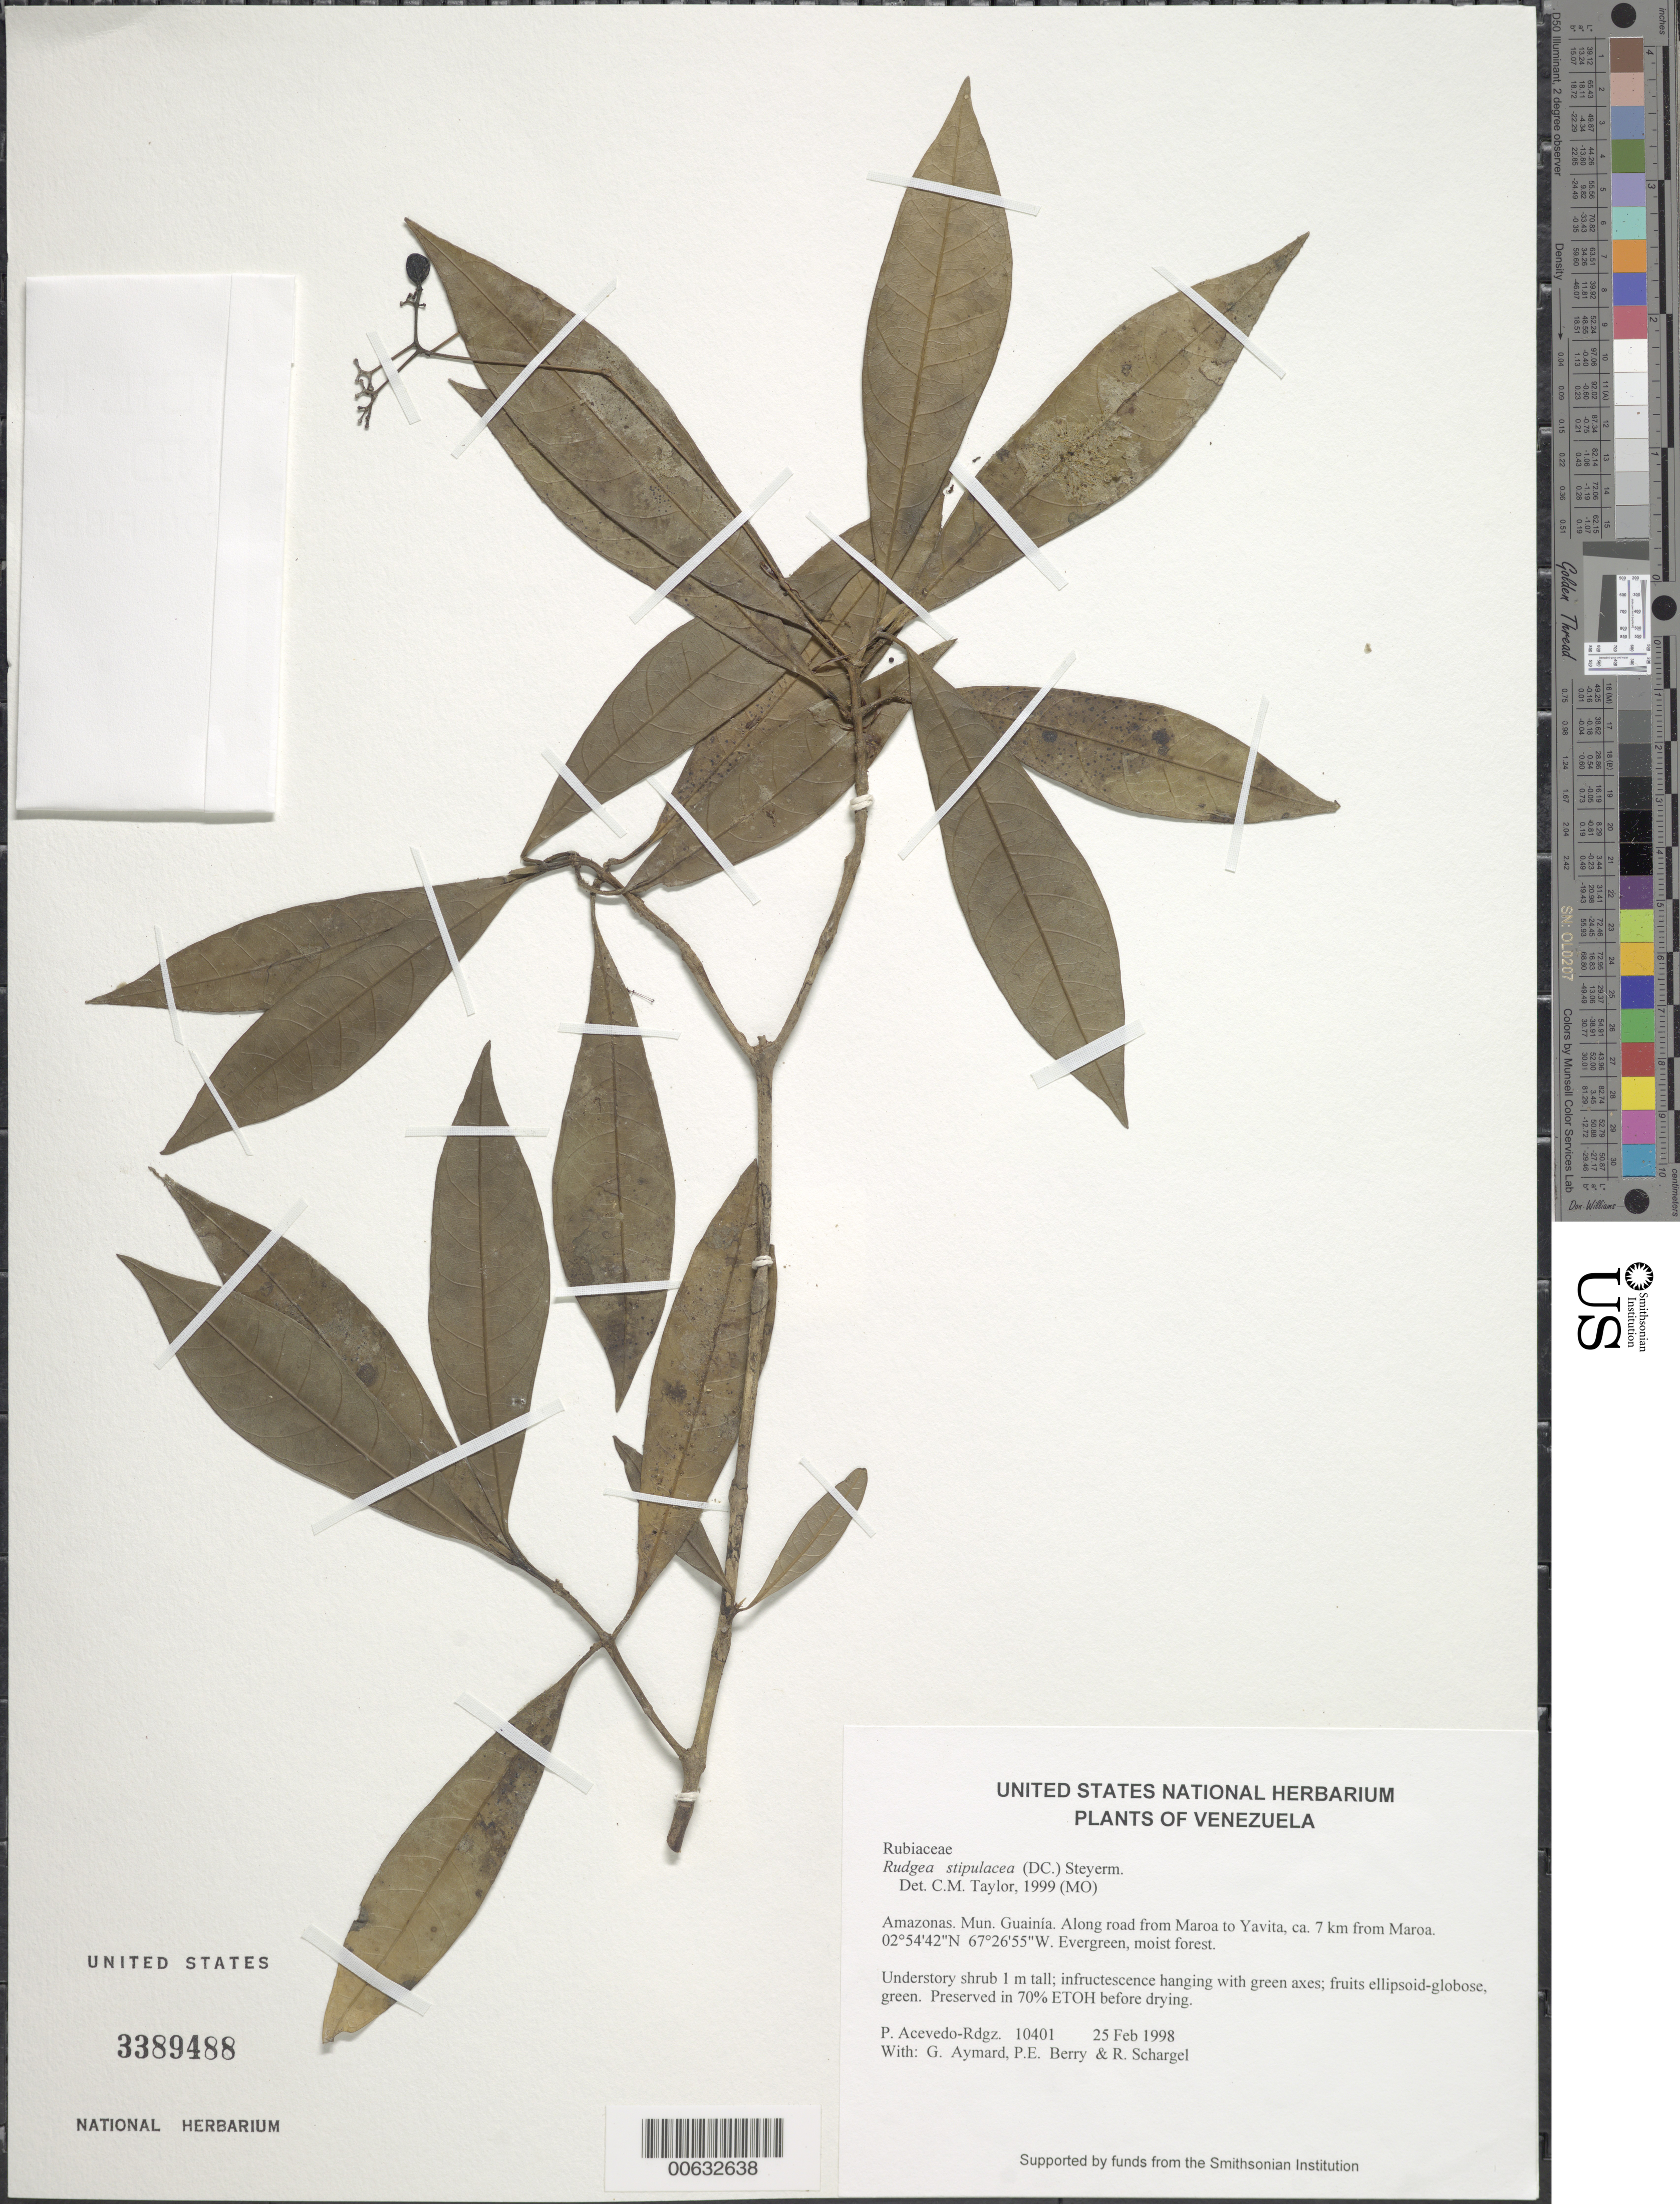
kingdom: Plantae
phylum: Tracheophyta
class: Magnoliopsida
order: Gentianales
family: Rubiaceae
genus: Rudgea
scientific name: Rudgea stipulacea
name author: (DC.) Steyerm.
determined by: Taylor, Charlotte M.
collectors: P. Acevedo-Rodr., G. A. Aymard, P. E. Berry & R. Schargel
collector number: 10401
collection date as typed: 25 Feb 1998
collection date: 1998-02-25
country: Venezuela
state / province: Amazonas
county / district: Maroa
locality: Along road from Maroa to Yavita, ca. 7 km from Maroa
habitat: Evergreen, moist forest.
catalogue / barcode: US 3389488